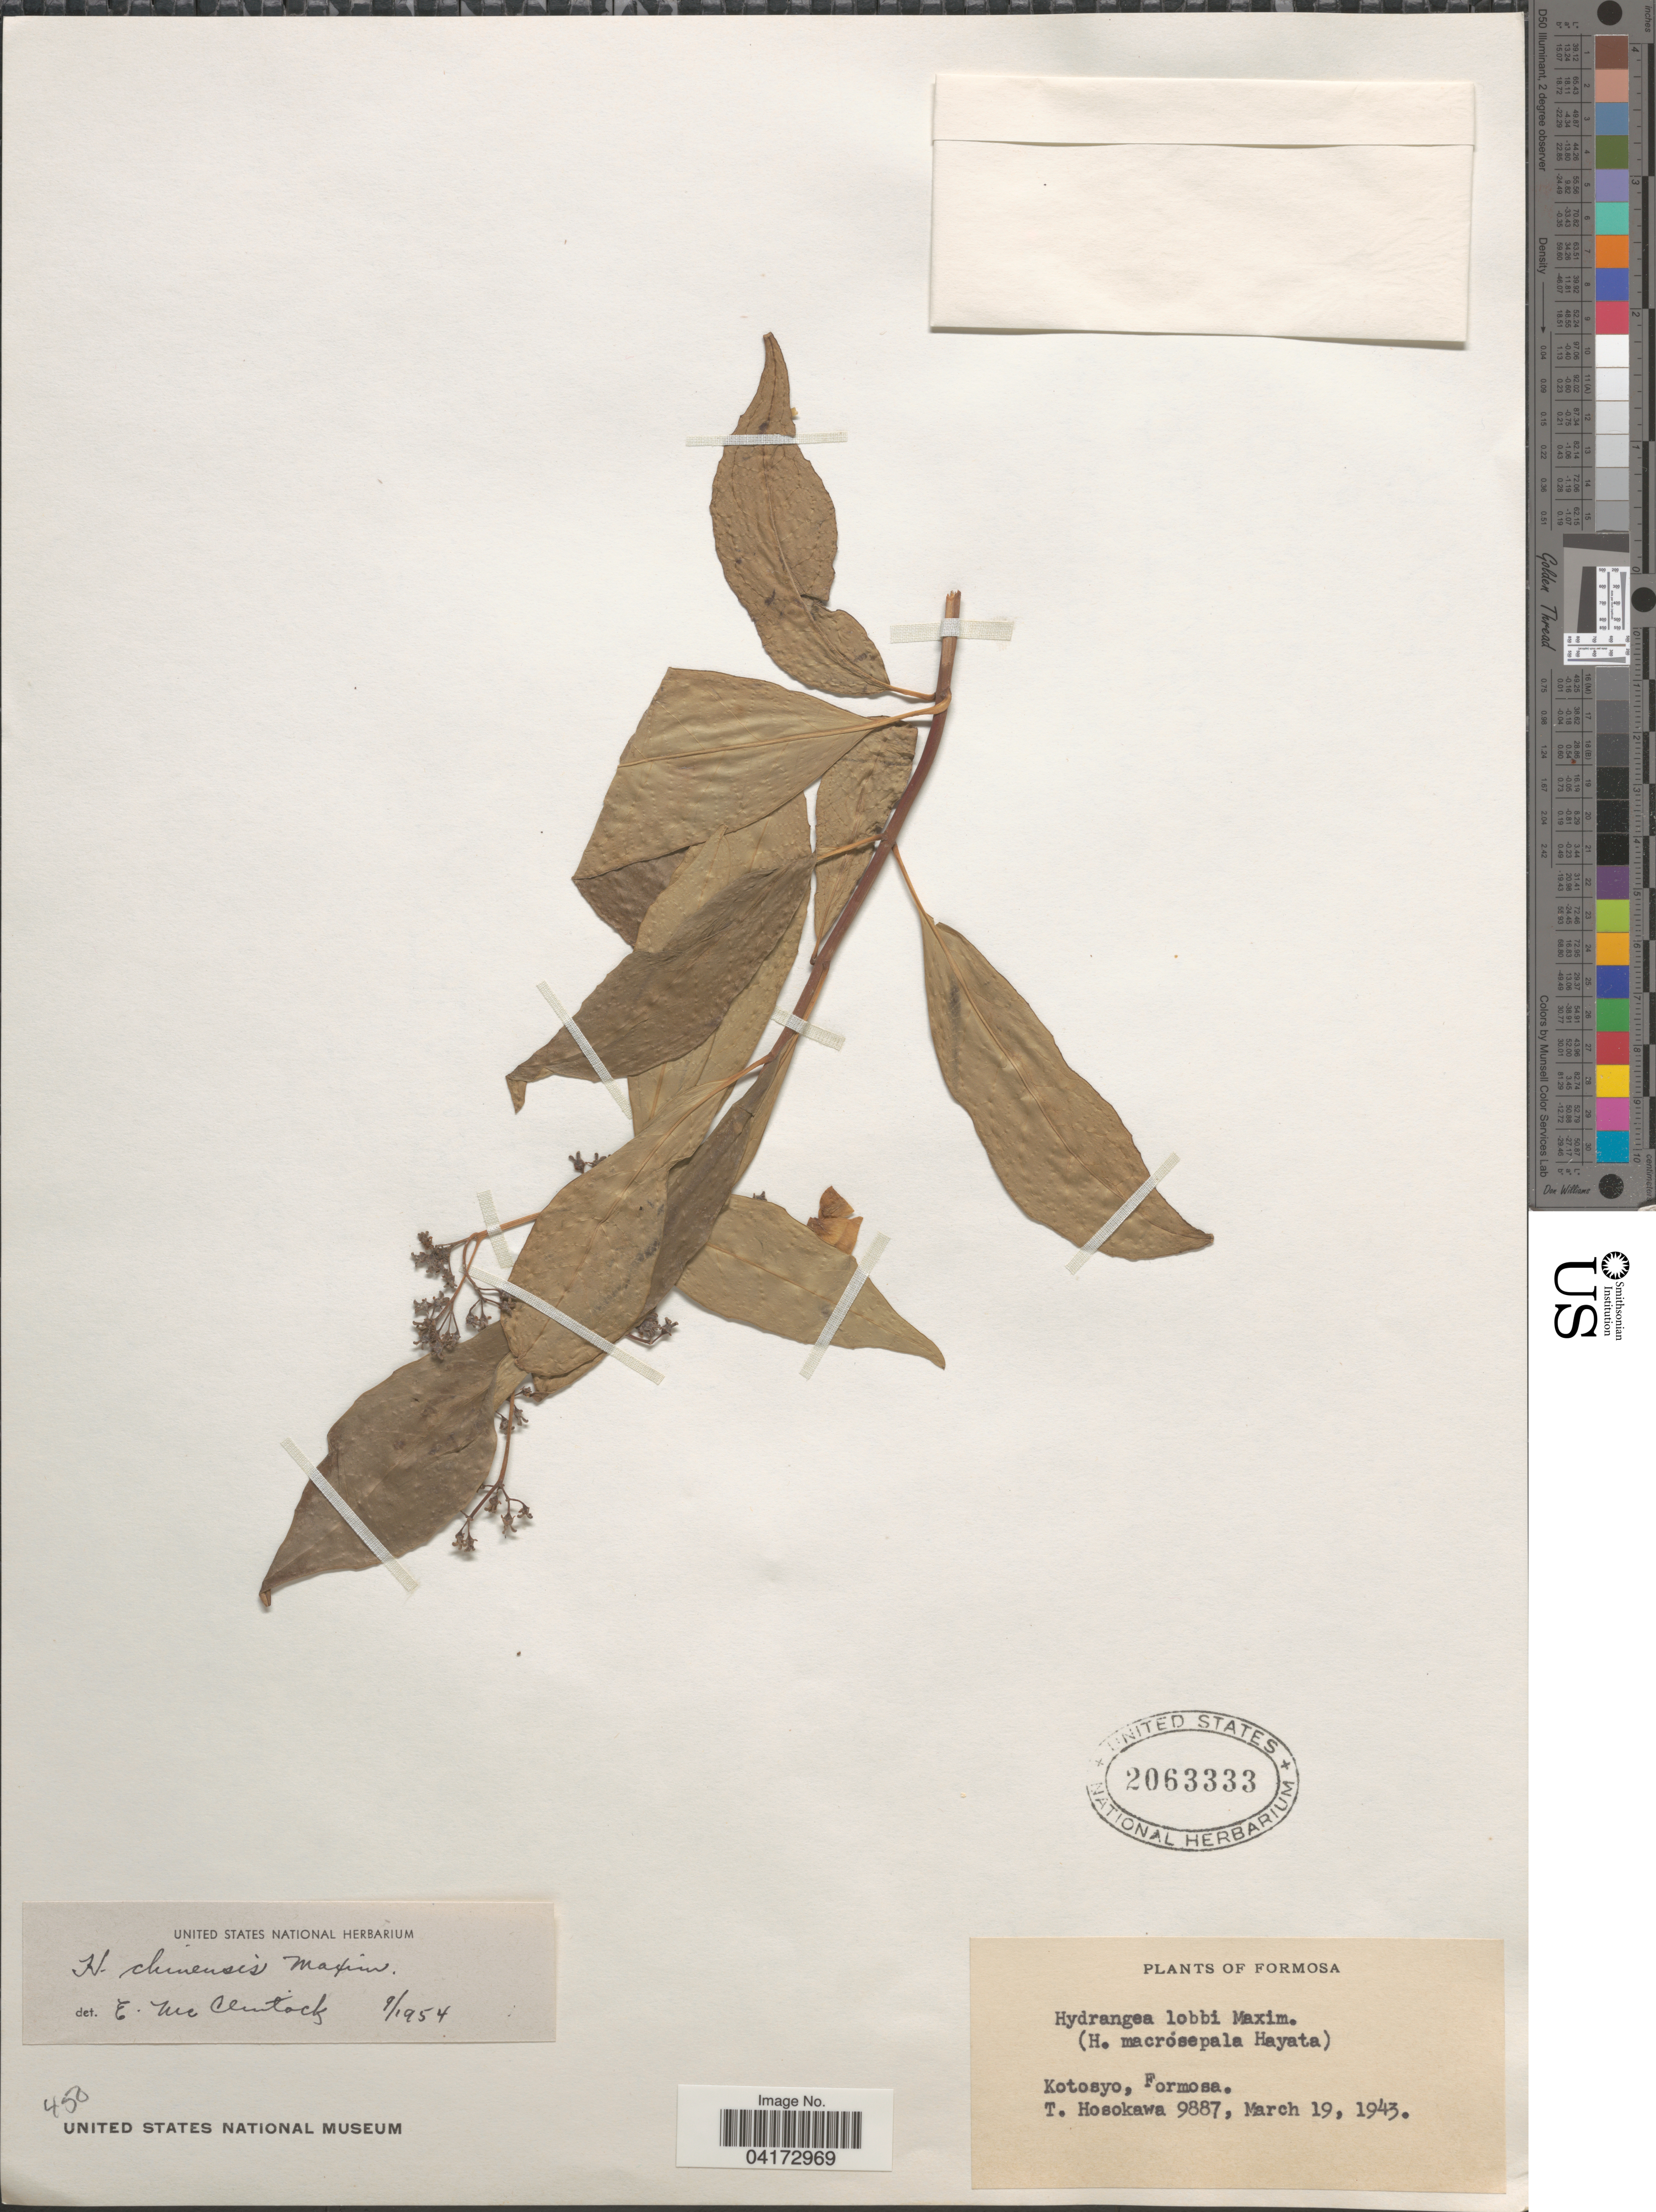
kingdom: Plantae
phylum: Tracheophyta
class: Magnoliopsida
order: Cornales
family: Hydrangeaceae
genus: Hydrangea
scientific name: Hydrangea chinensis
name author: Maxim.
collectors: T. Hosokawa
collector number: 9887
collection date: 1943-03-19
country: Taiwan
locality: Kotosyo, Formosa.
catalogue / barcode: US 2063333